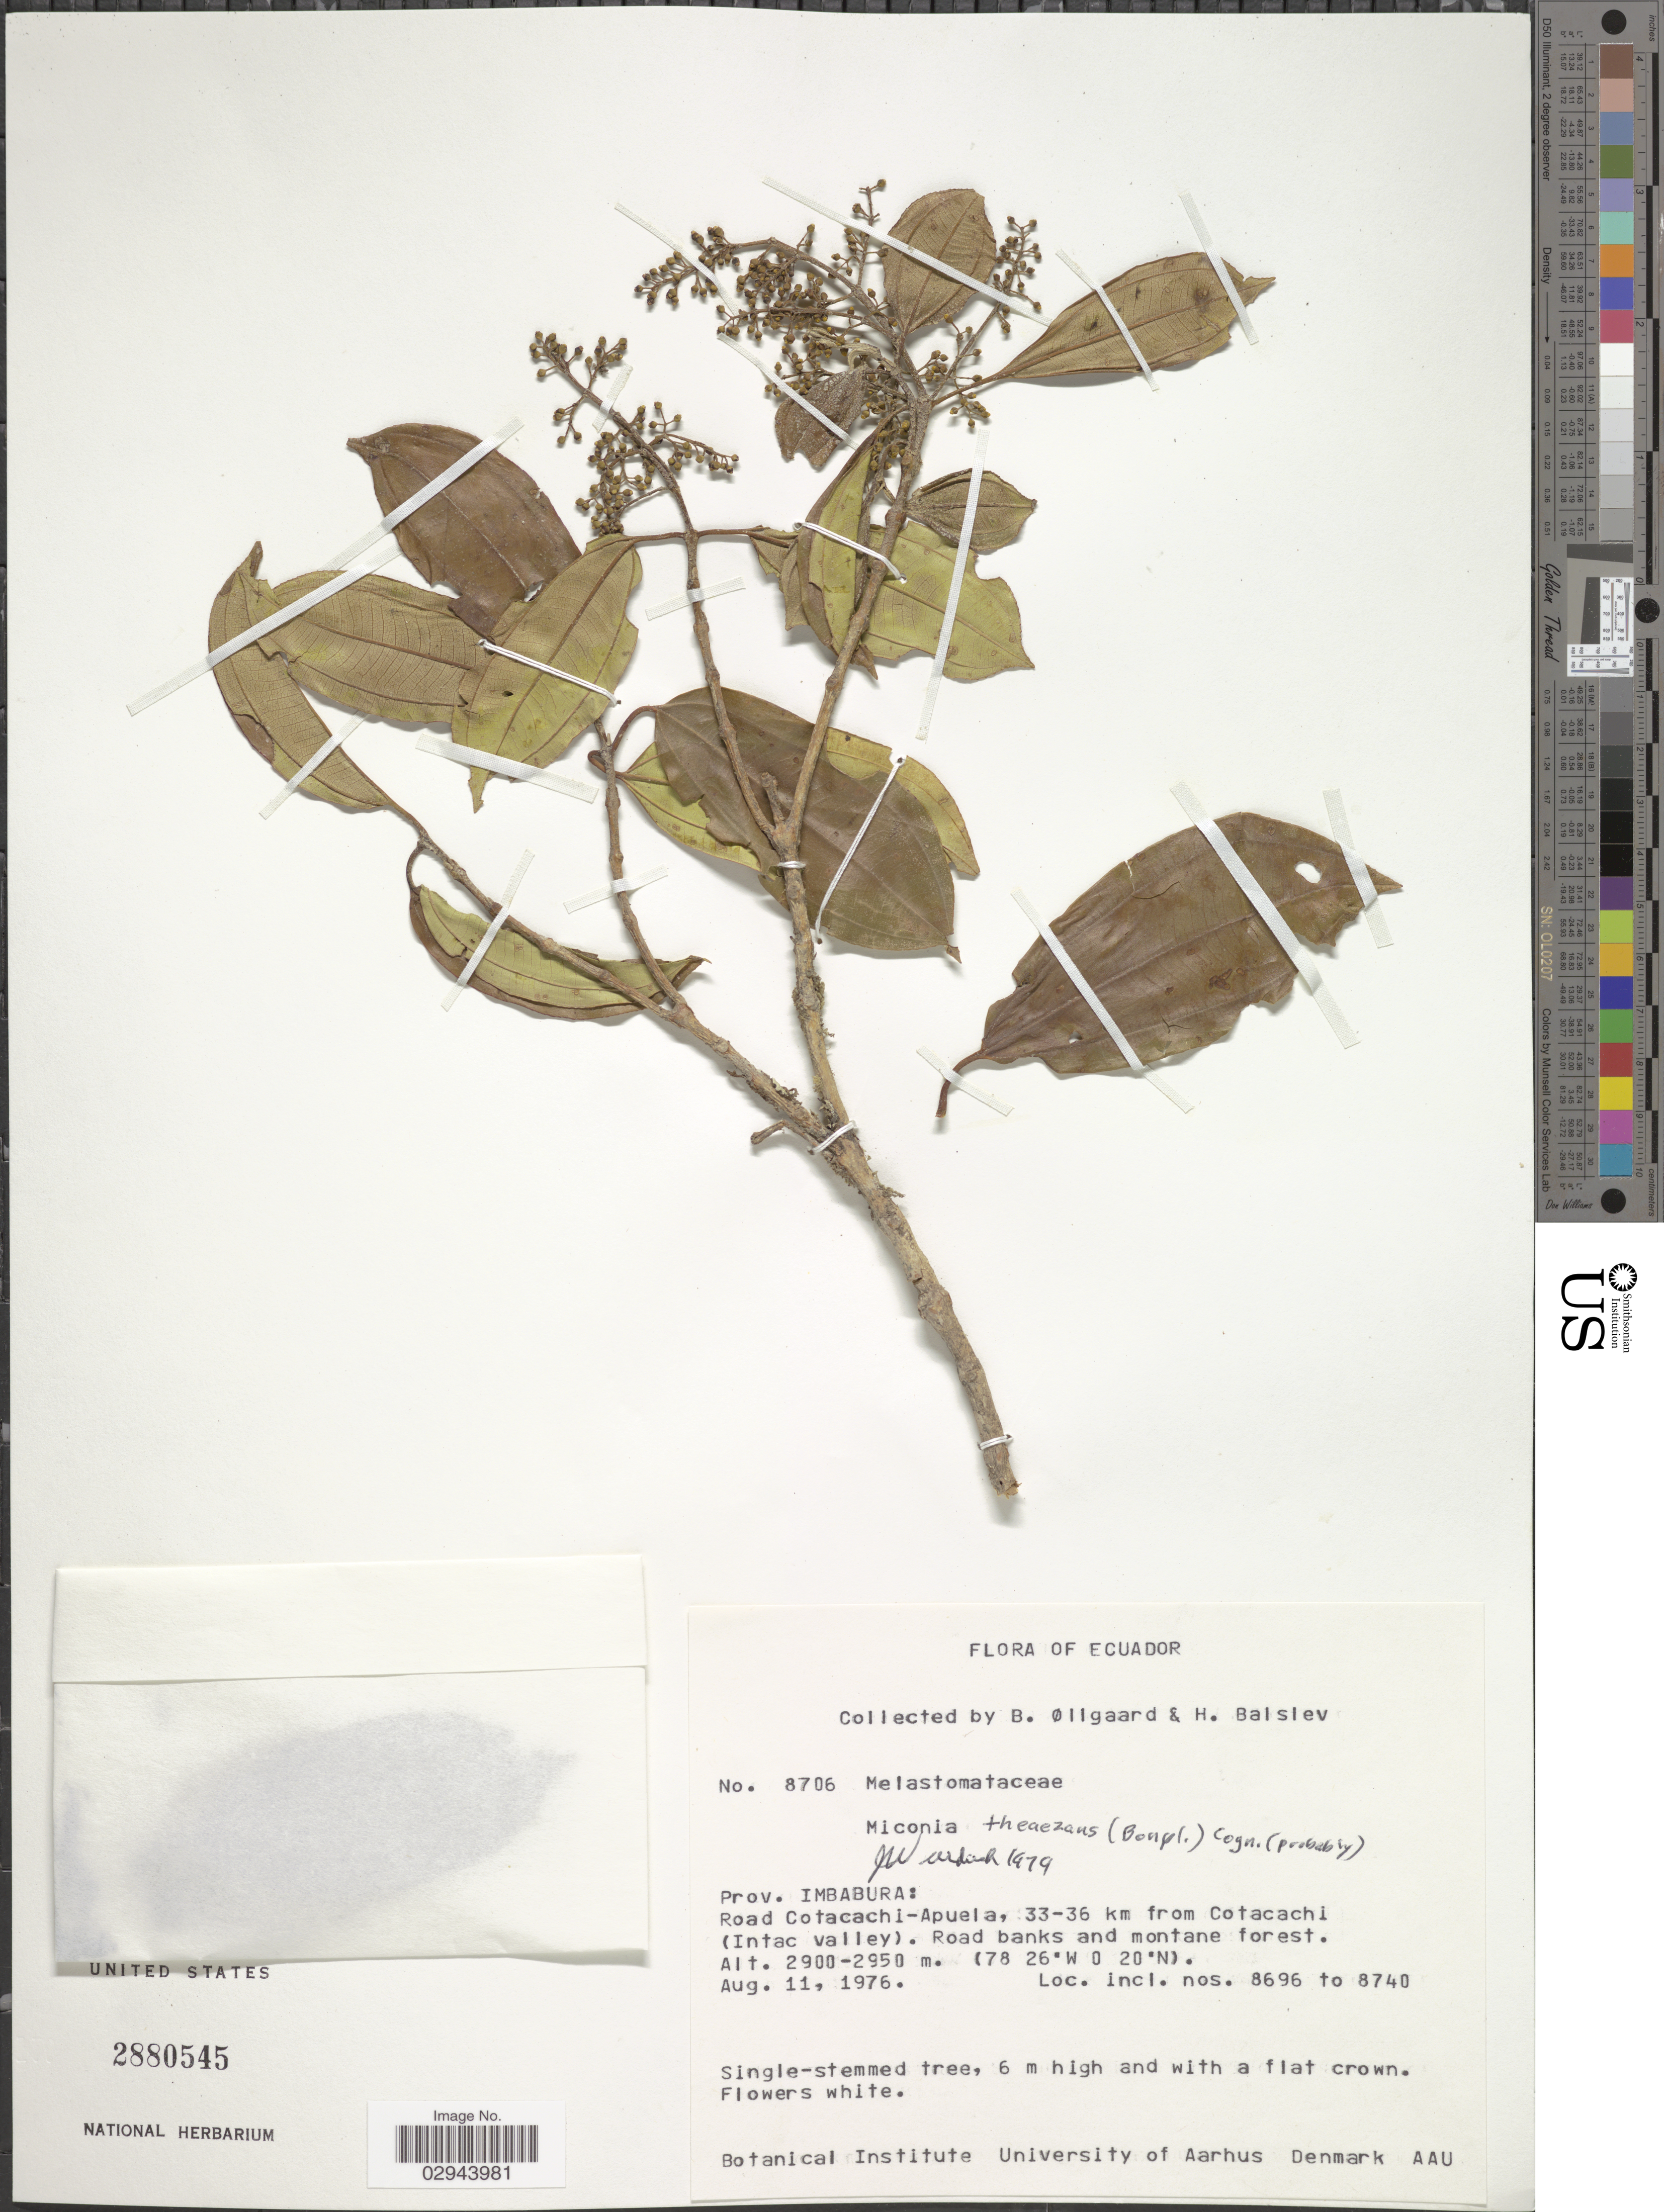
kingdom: Plantae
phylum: Tracheophyta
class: Magnoliopsida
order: Myrtales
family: Melastomataceae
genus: Miconia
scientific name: Miconia theizans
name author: (Bonpl.) Cogn.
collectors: B. Øllgaard & H. Balslev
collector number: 8706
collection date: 1976-08-11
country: Ecuador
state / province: Imbabura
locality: Road Cotacachi-Apuela, 33-36 km from Cotacachi (Intac Valley).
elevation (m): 2900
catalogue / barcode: US 2880545